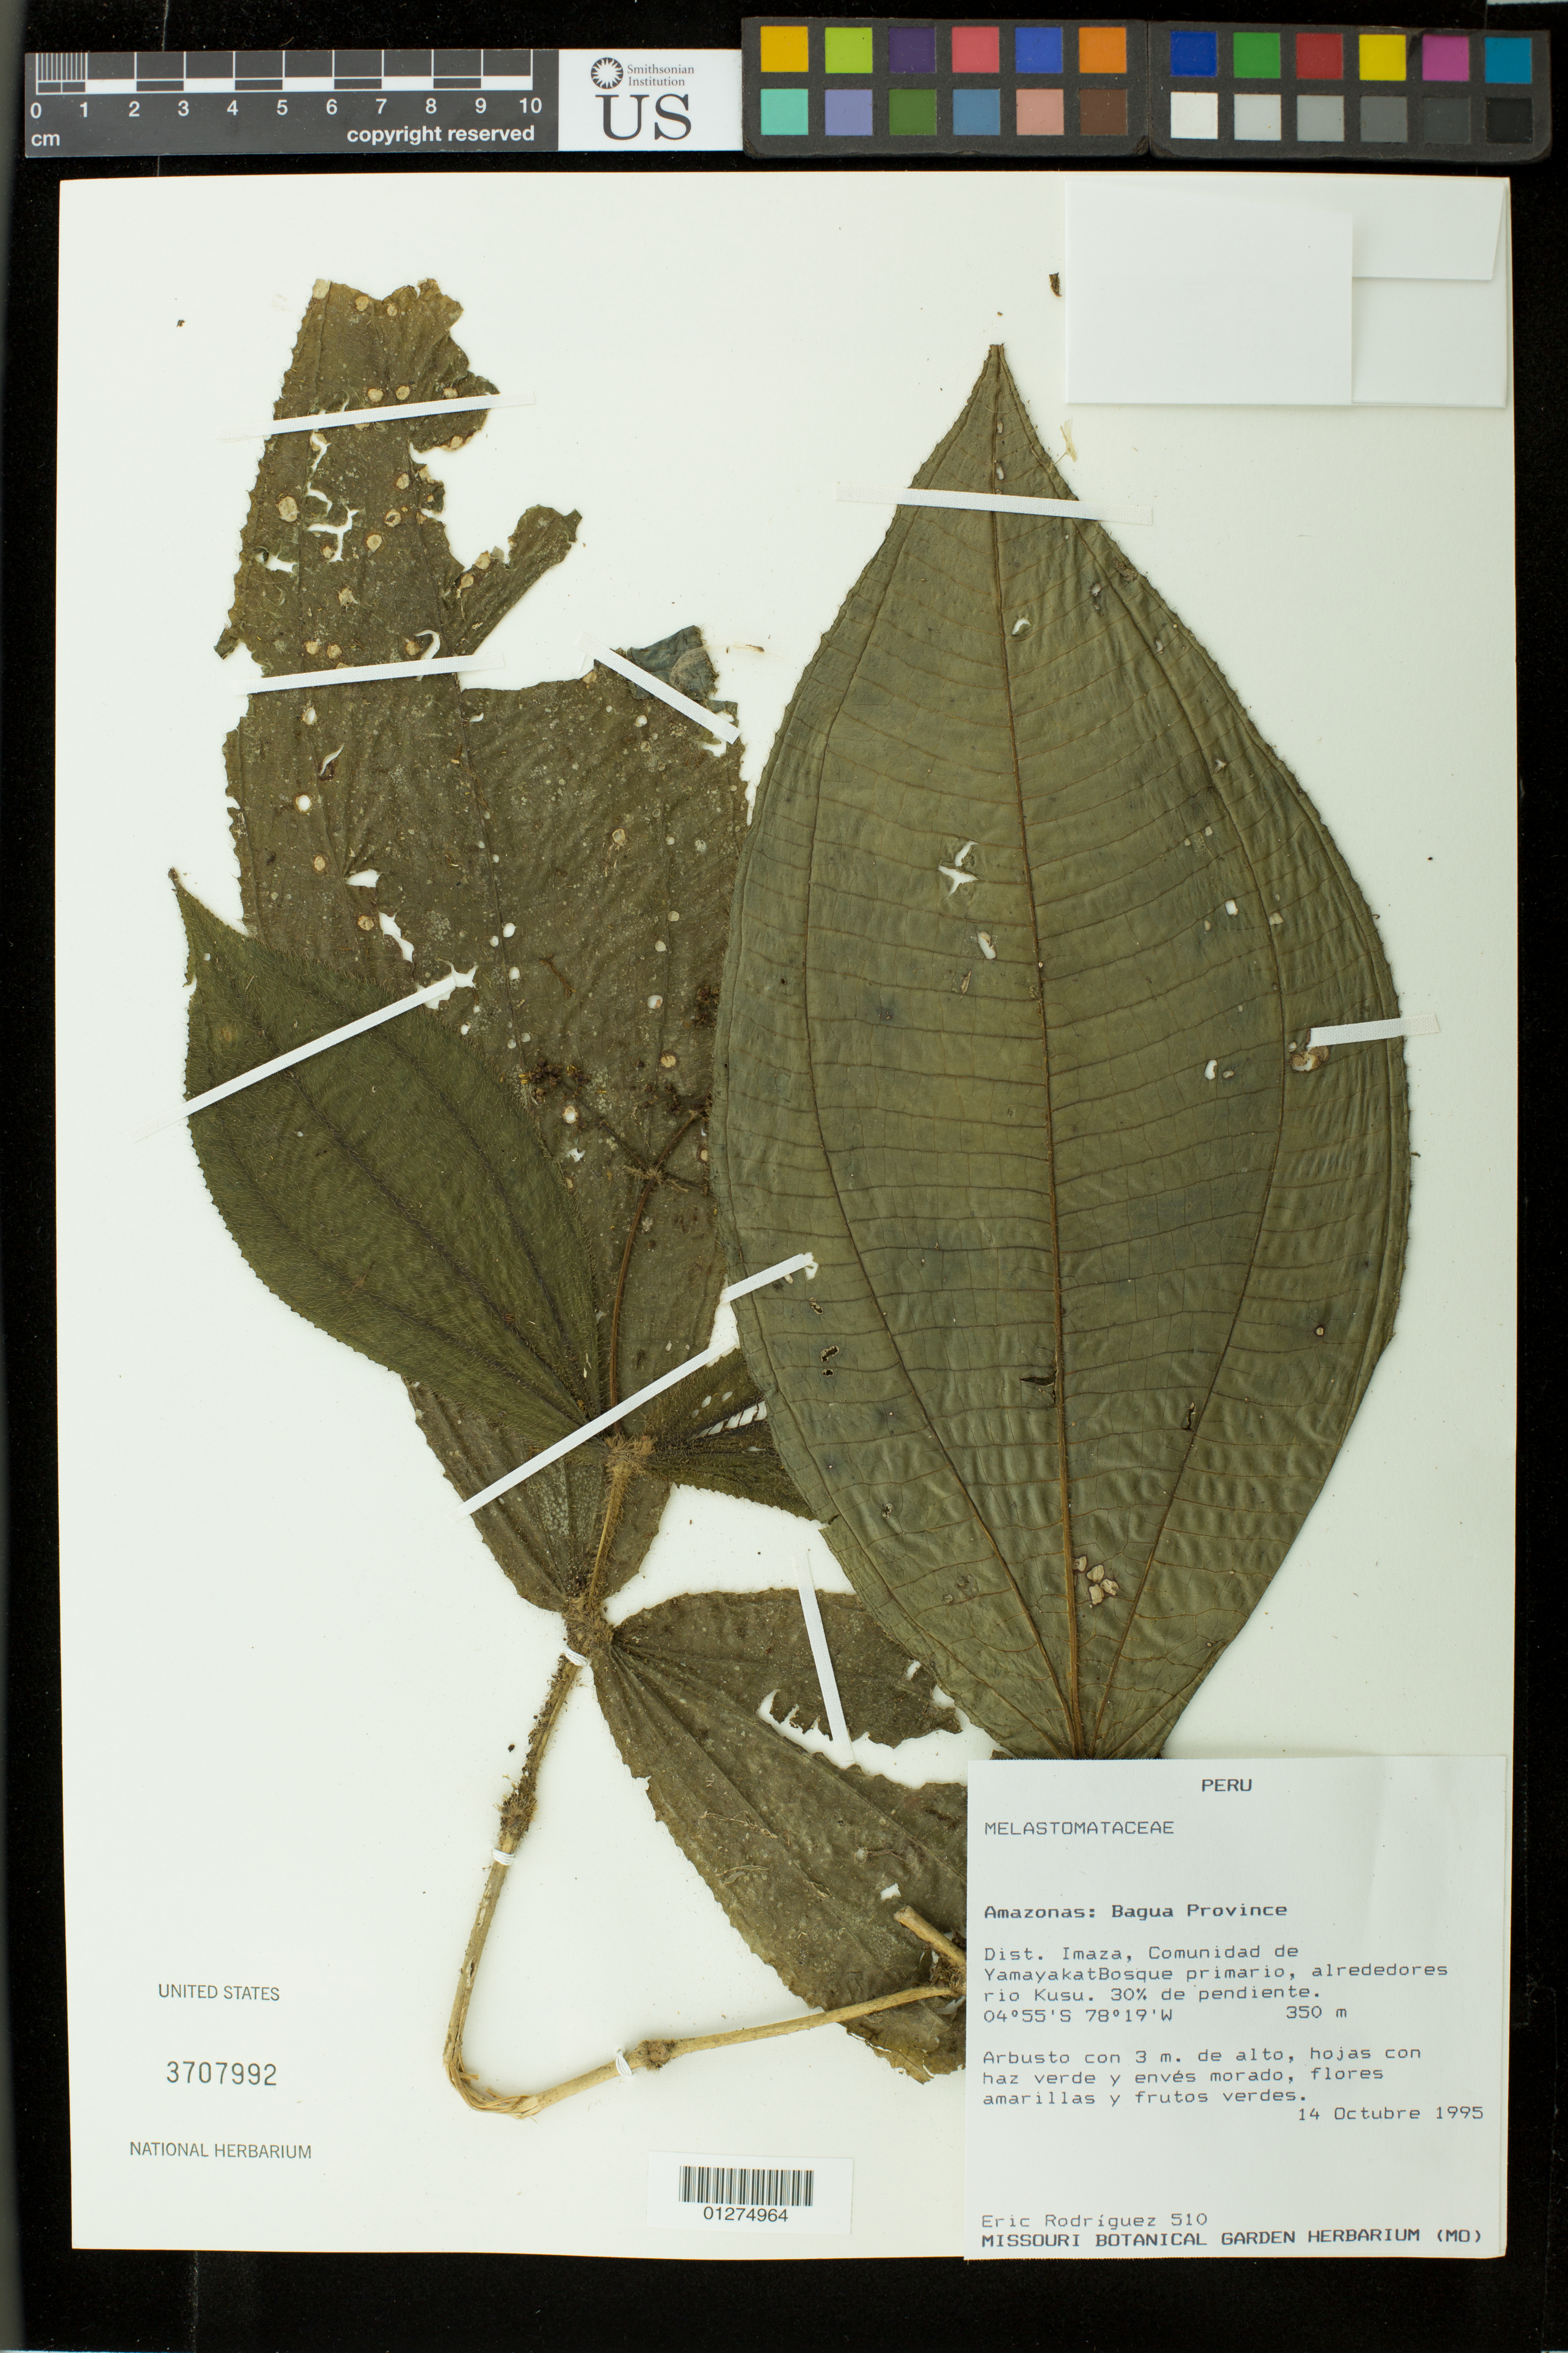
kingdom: Plantae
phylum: Tracheophyta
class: Magnoliopsida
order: Myrtales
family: Melastomataceae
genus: Miconia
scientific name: Miconia pujana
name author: Markgr.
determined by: Michelangeli, F. A.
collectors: E. Rodriguez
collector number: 510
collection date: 1995-10-14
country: Peru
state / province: Amazonas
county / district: Bagua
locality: Dist. Imaza, Comunidad de Yamayakat, bosque primario alrededores rio Kusu.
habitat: bosque primario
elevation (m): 350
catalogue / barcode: US 3707992